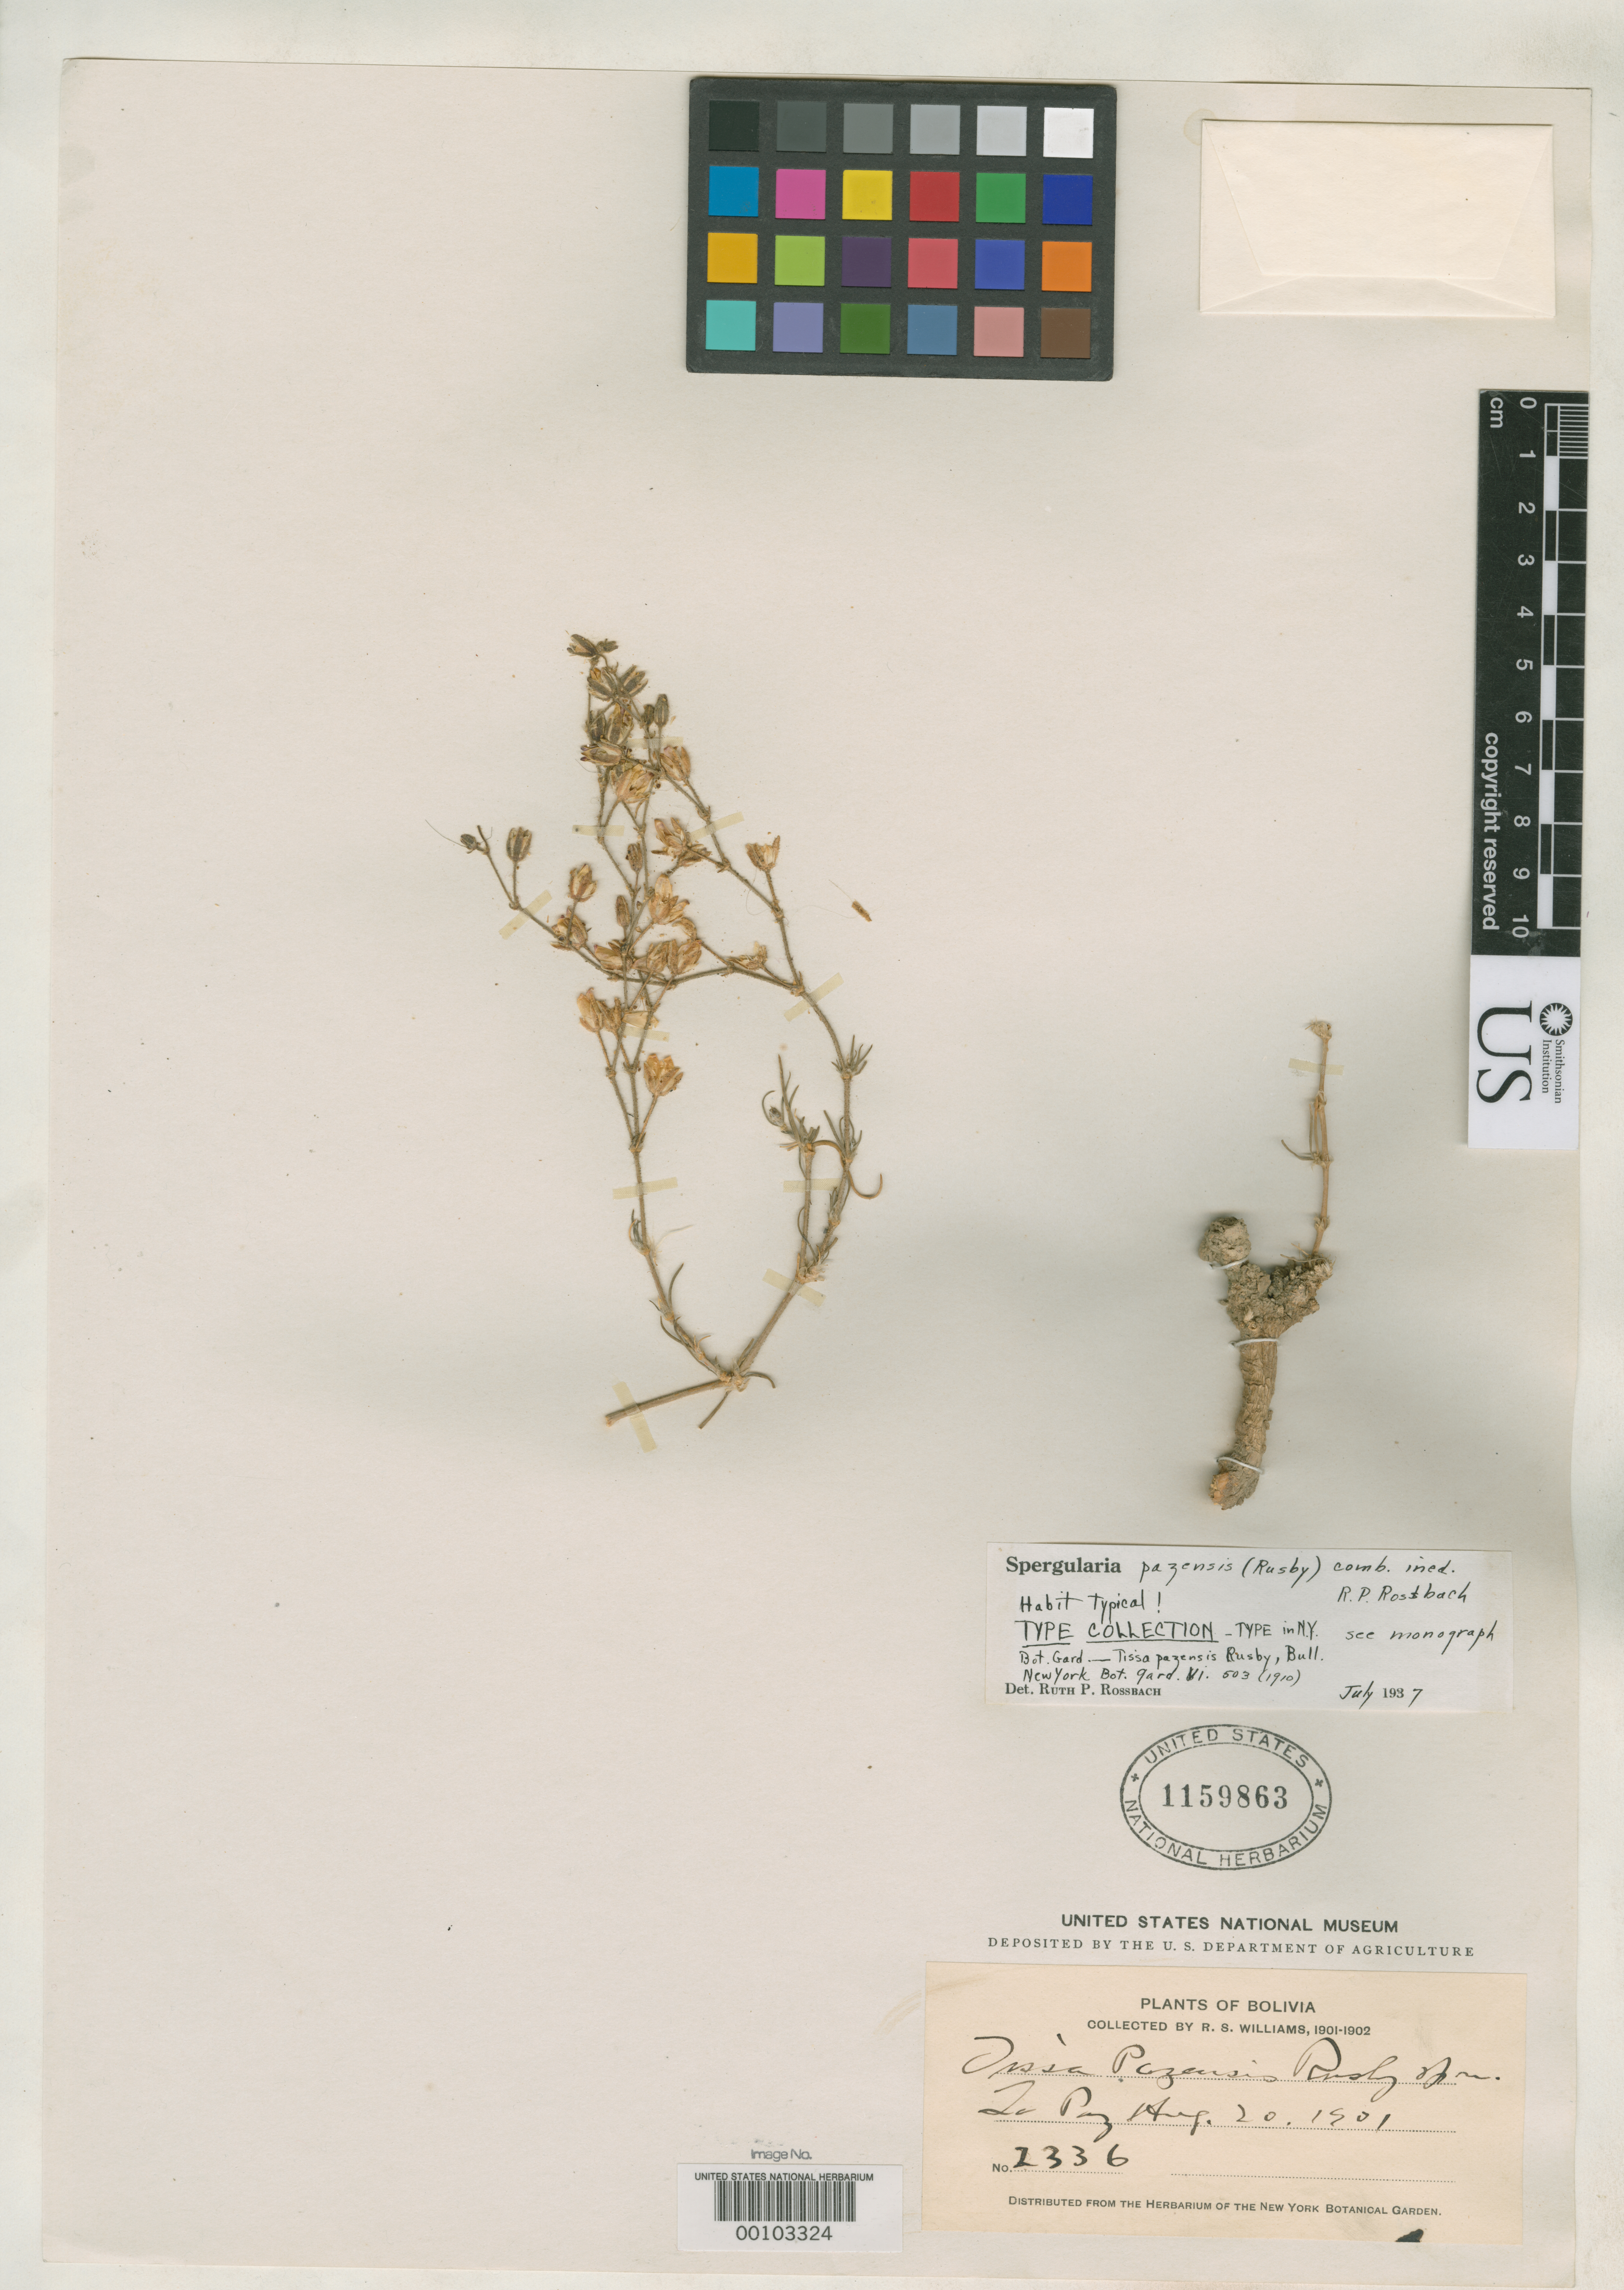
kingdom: Plantae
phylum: Tracheophyta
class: Magnoliopsida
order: Caryophyllales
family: Caryophyllaceae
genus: Tissa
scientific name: Tissa pazensis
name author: Rusby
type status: Isotype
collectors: R. S. Williams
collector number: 2336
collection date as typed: Aug. 20, 1901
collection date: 1901-08-20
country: Bolivia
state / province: La Paz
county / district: Murillo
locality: La Paz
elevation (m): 3505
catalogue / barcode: US 1159863